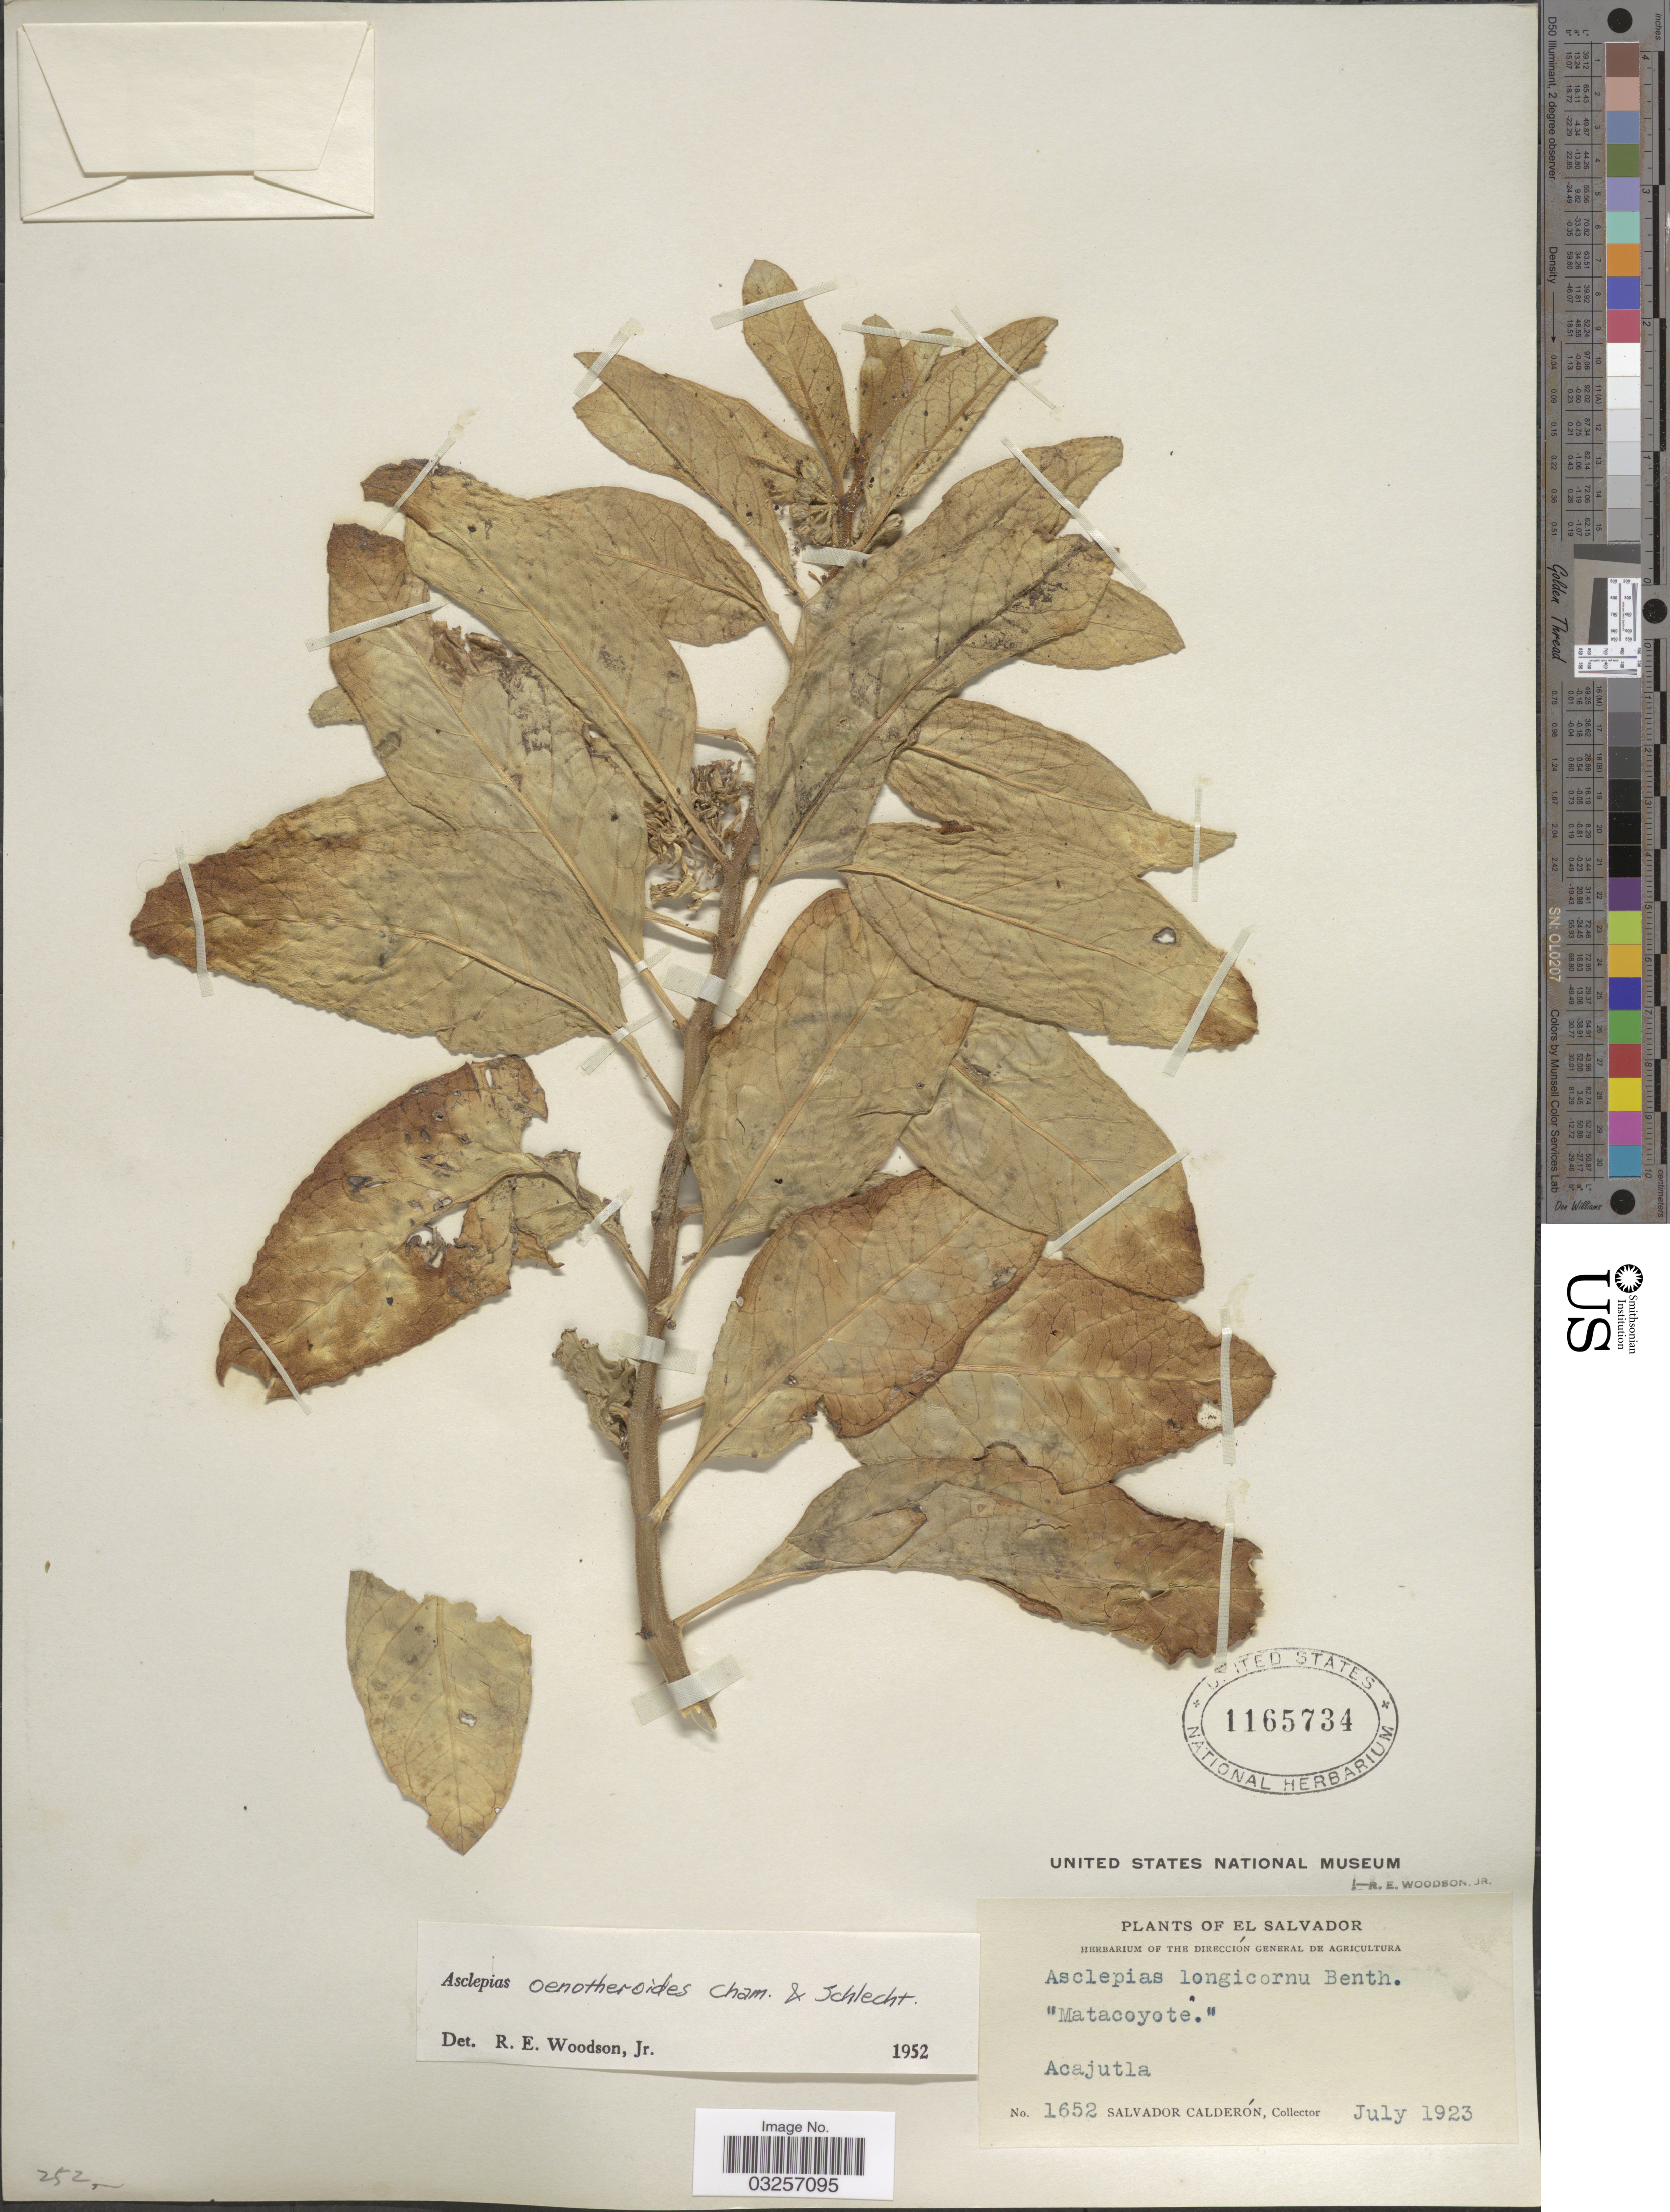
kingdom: Plantae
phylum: Tracheophyta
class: Magnoliopsida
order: Gentianales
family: Apocynaceae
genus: Asclepias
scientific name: Asclepias oenotheroides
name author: Schltdl. & Cham.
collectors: S. Calderón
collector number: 1652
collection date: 1923-07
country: El Salvador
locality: Acajutla.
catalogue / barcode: US 1165734